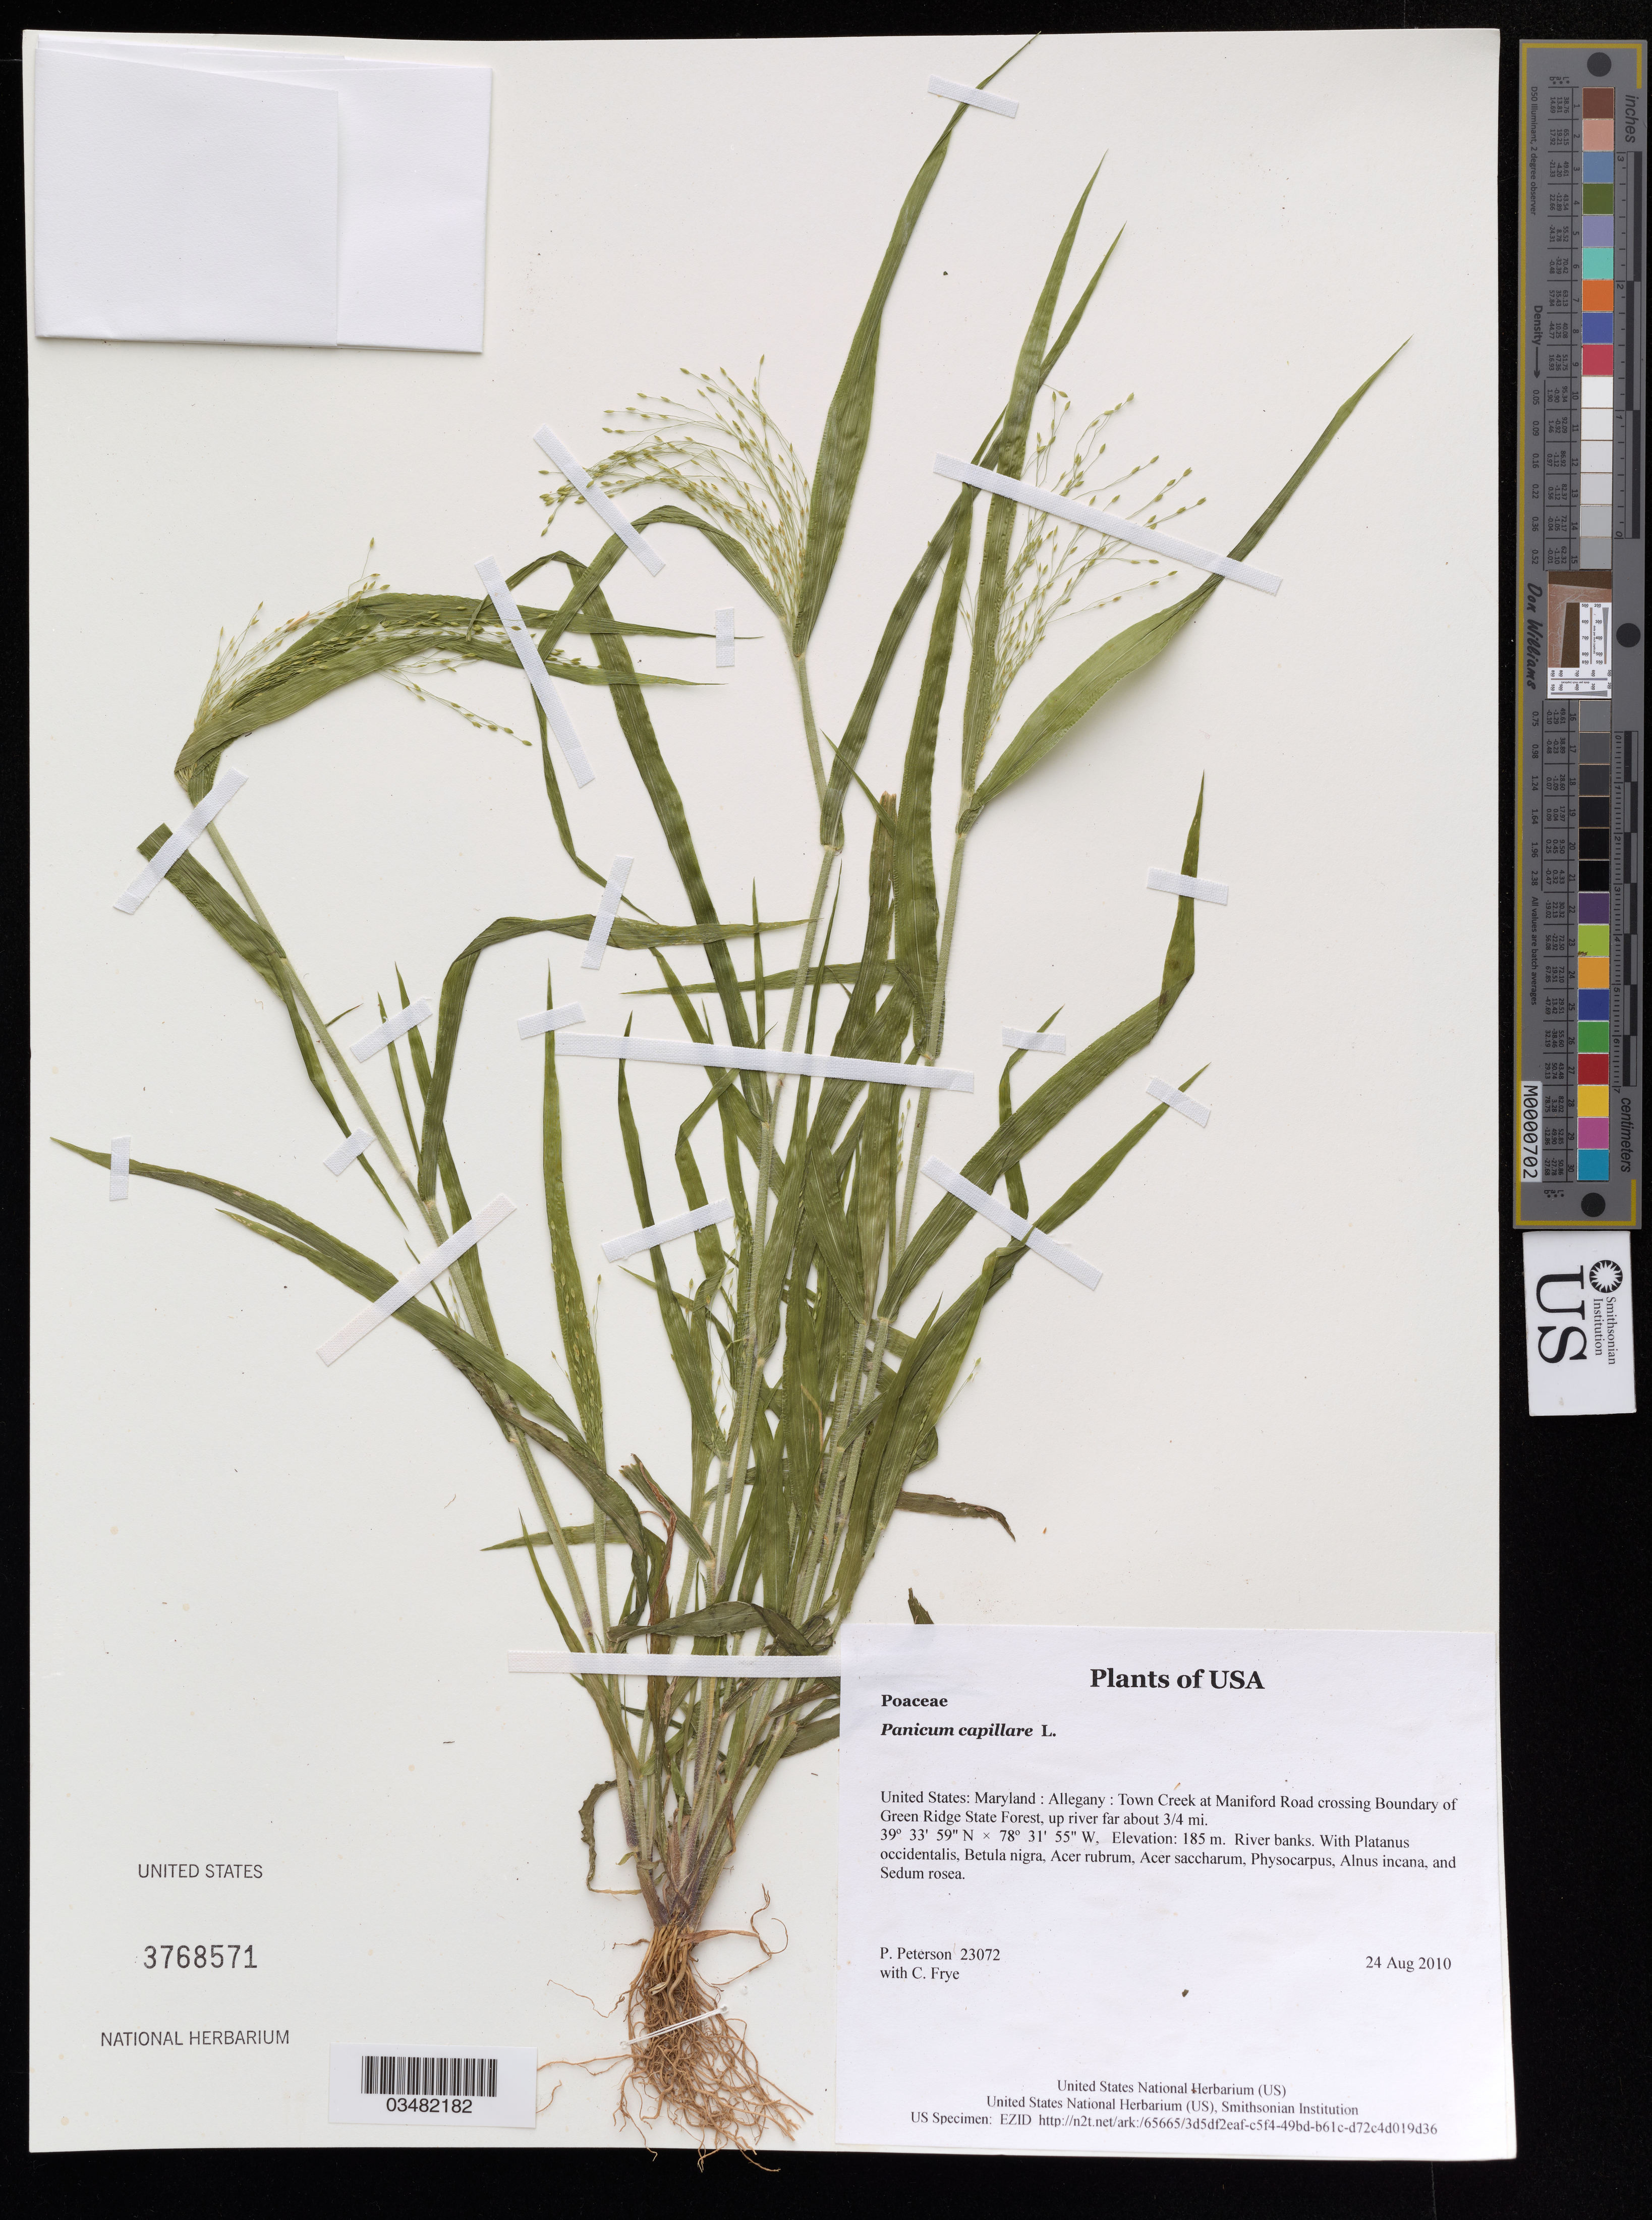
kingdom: Plantae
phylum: Tracheophyta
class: Liliopsida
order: Poales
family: Poaceae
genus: Panicum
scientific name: Panicum capillare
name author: L.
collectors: P. M. Peterson & C. Frye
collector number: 23072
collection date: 2010-08-24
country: United States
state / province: Maryland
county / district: Allegany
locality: Town Creek at Maniford Road crossing Boundary of Green Ridge State Forest, up river far about 3/4 mi.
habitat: River banks.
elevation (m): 185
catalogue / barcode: US 3768571